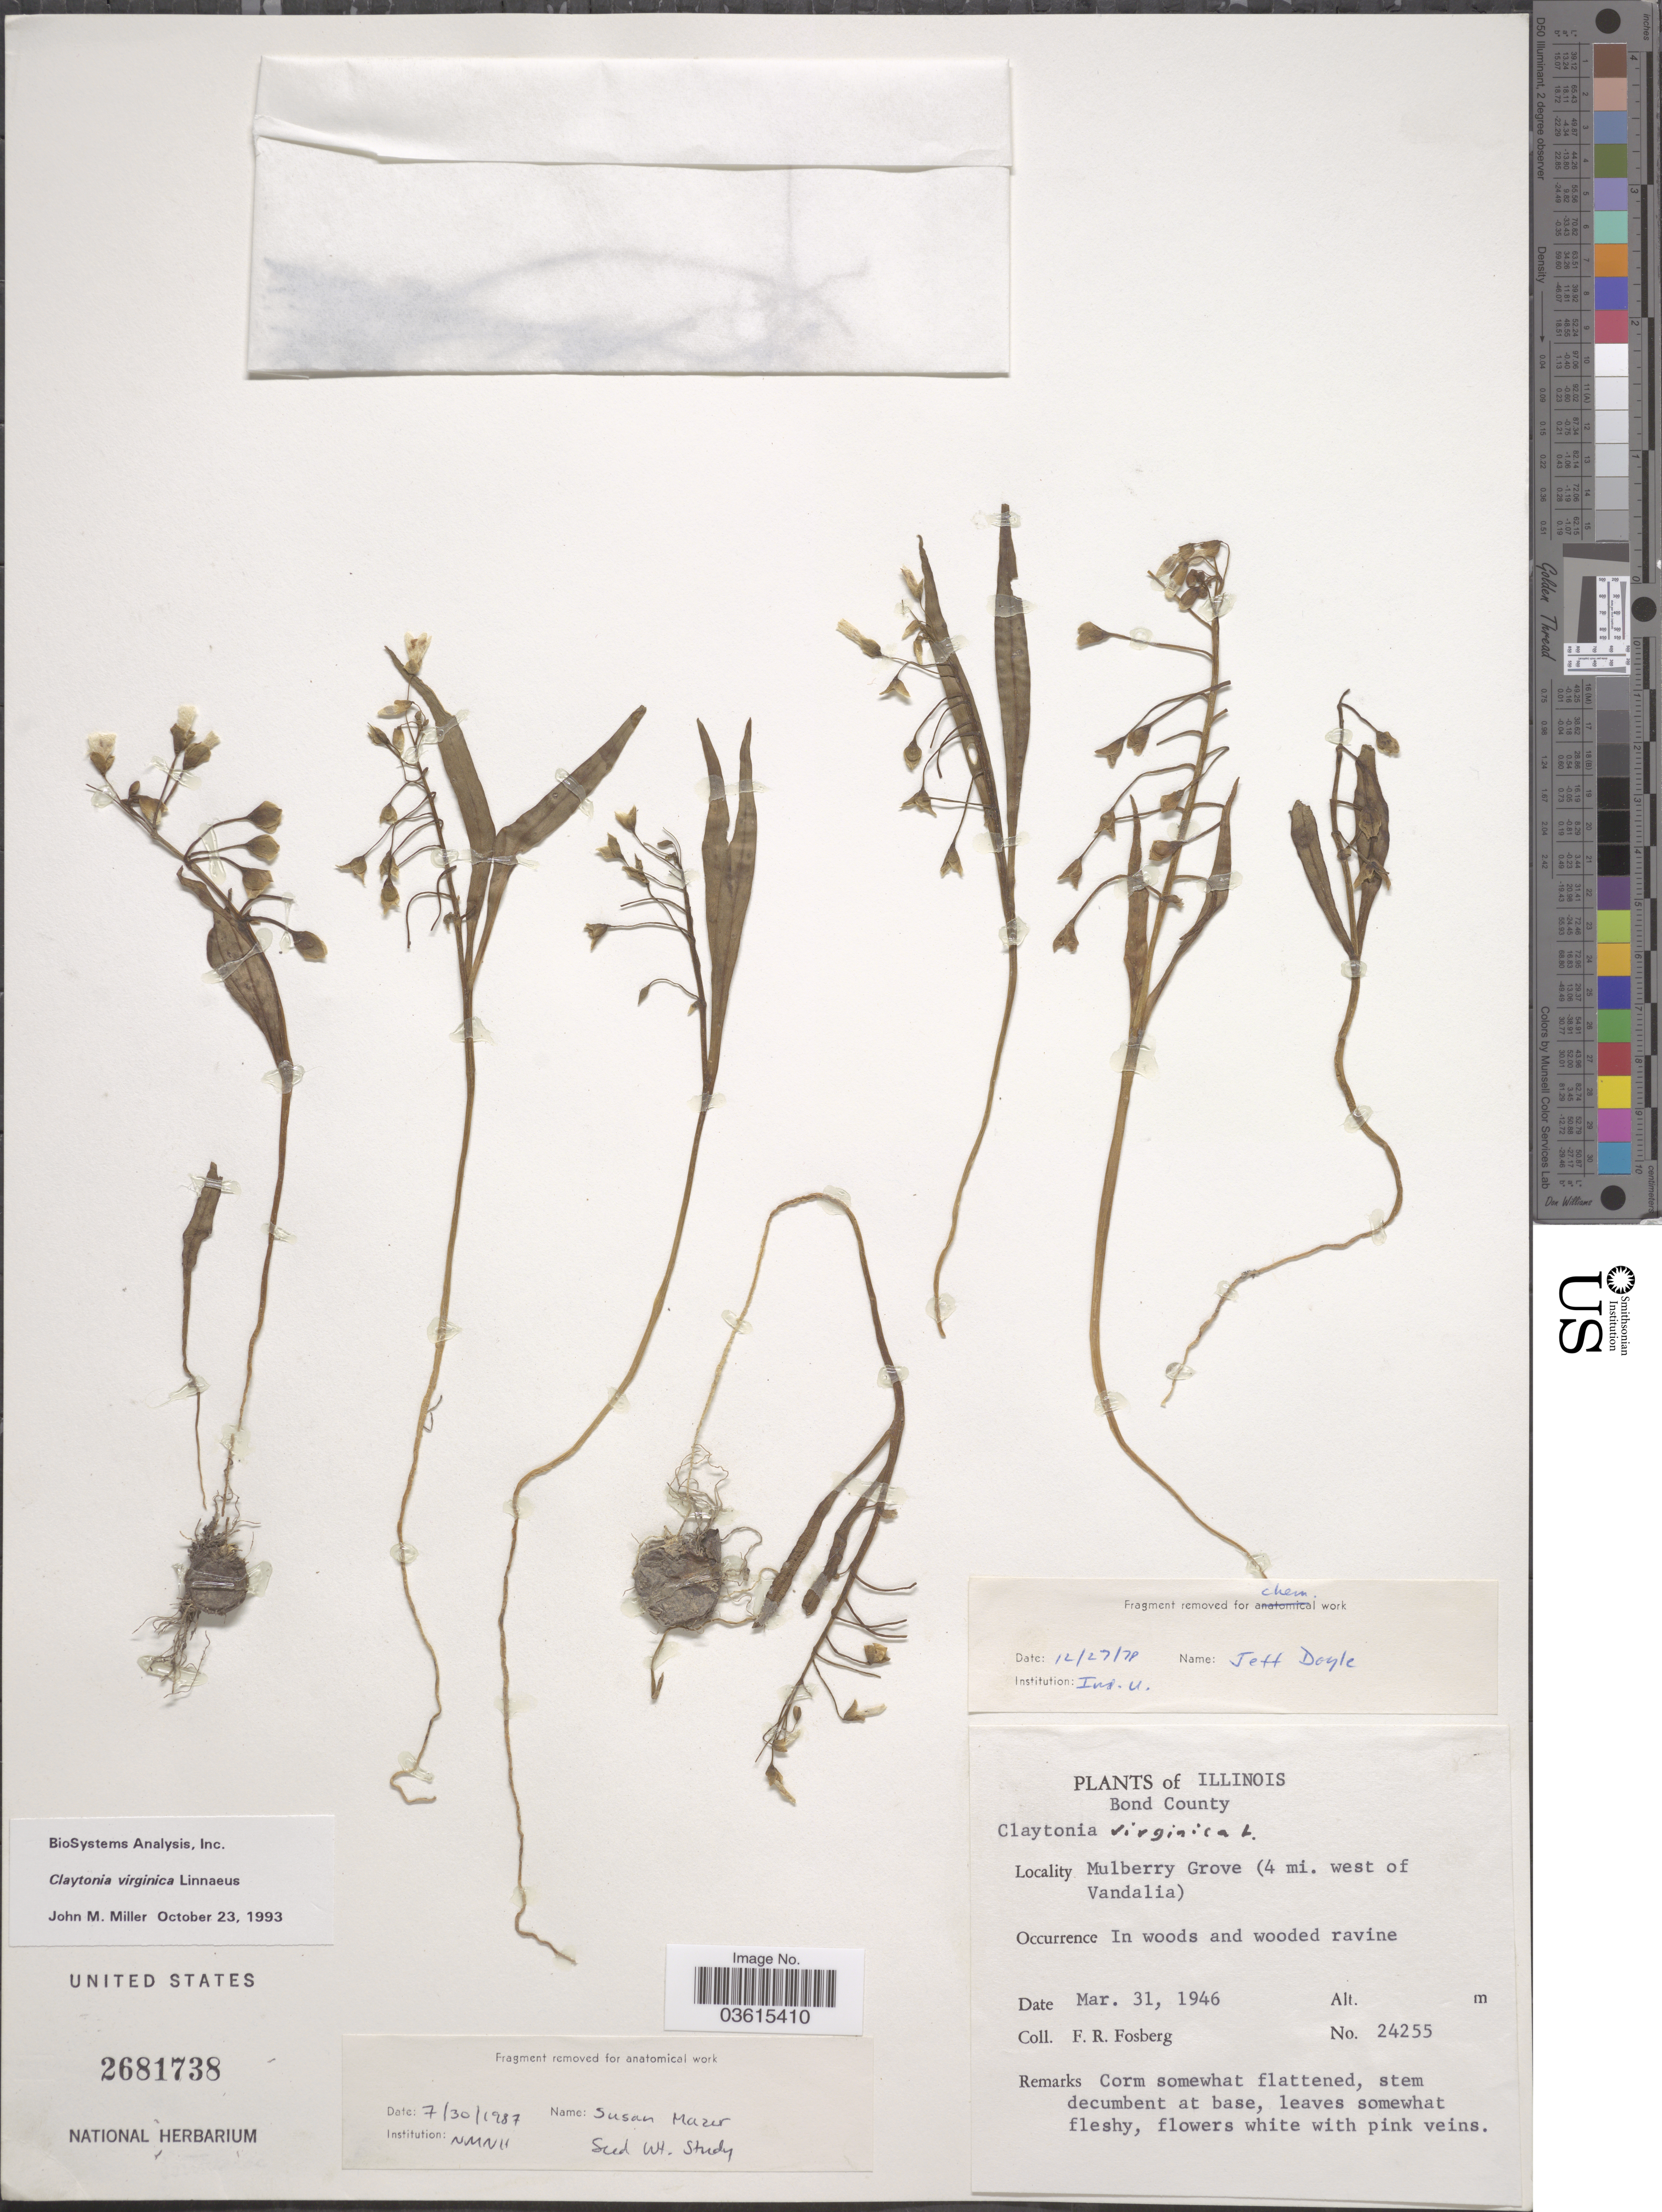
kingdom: Plantae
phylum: Tracheophyta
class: Magnoliopsida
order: Caryophyllales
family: Montiaceae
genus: Claytonia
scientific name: Claytonia virginica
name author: L.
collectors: F. R. Fosberg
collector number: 24255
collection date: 1946-03-31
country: United States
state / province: Illinois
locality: Bond County. Mulberry Grove (4 mi. west of Vandalia).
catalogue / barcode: US 2681738